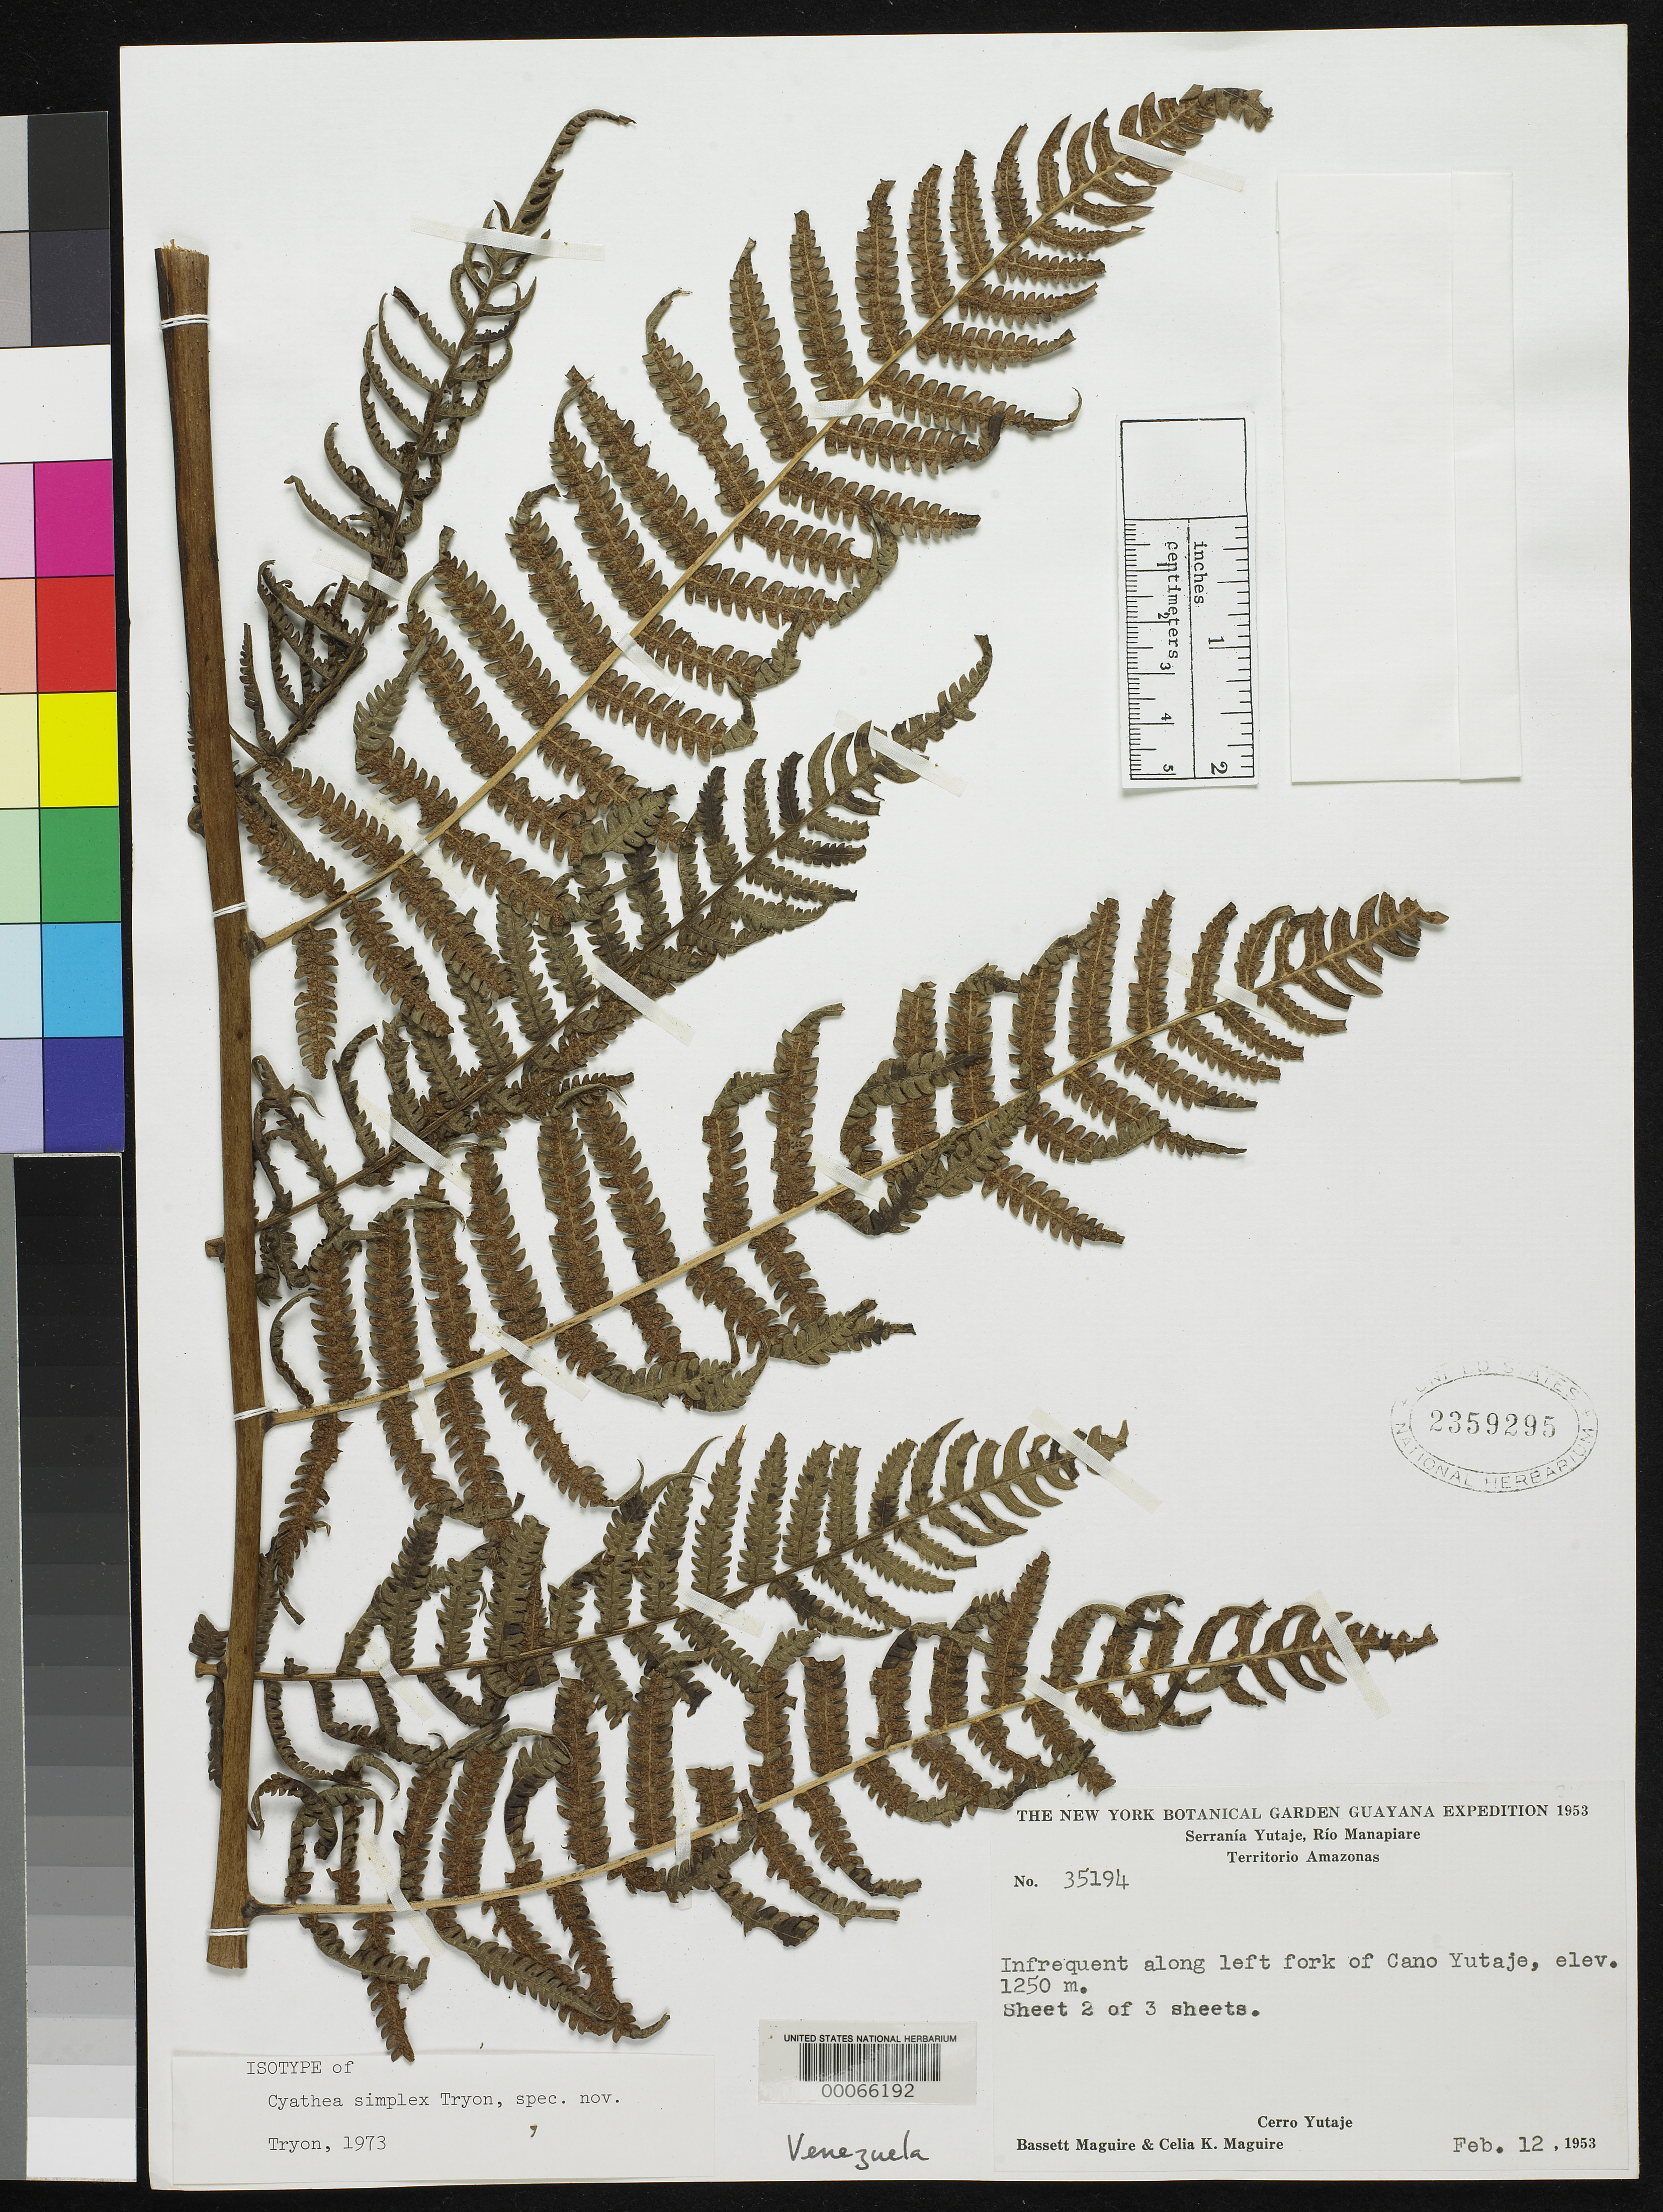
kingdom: Plantae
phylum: Tracheophyta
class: Polypodiopsida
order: Cyatheales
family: Cyatheaceae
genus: Cyathea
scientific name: Cyathea simplex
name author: R.M. Tryon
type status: Isotype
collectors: B. Maguire & C. K. Maguire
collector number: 35194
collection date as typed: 12 Feb 1953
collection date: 1953-02-12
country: Venezuela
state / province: Amazonas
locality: Serrania Yutaje, Rio Manapiare, along left fork of Cano Yutaje.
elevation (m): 1250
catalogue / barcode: US 2359295